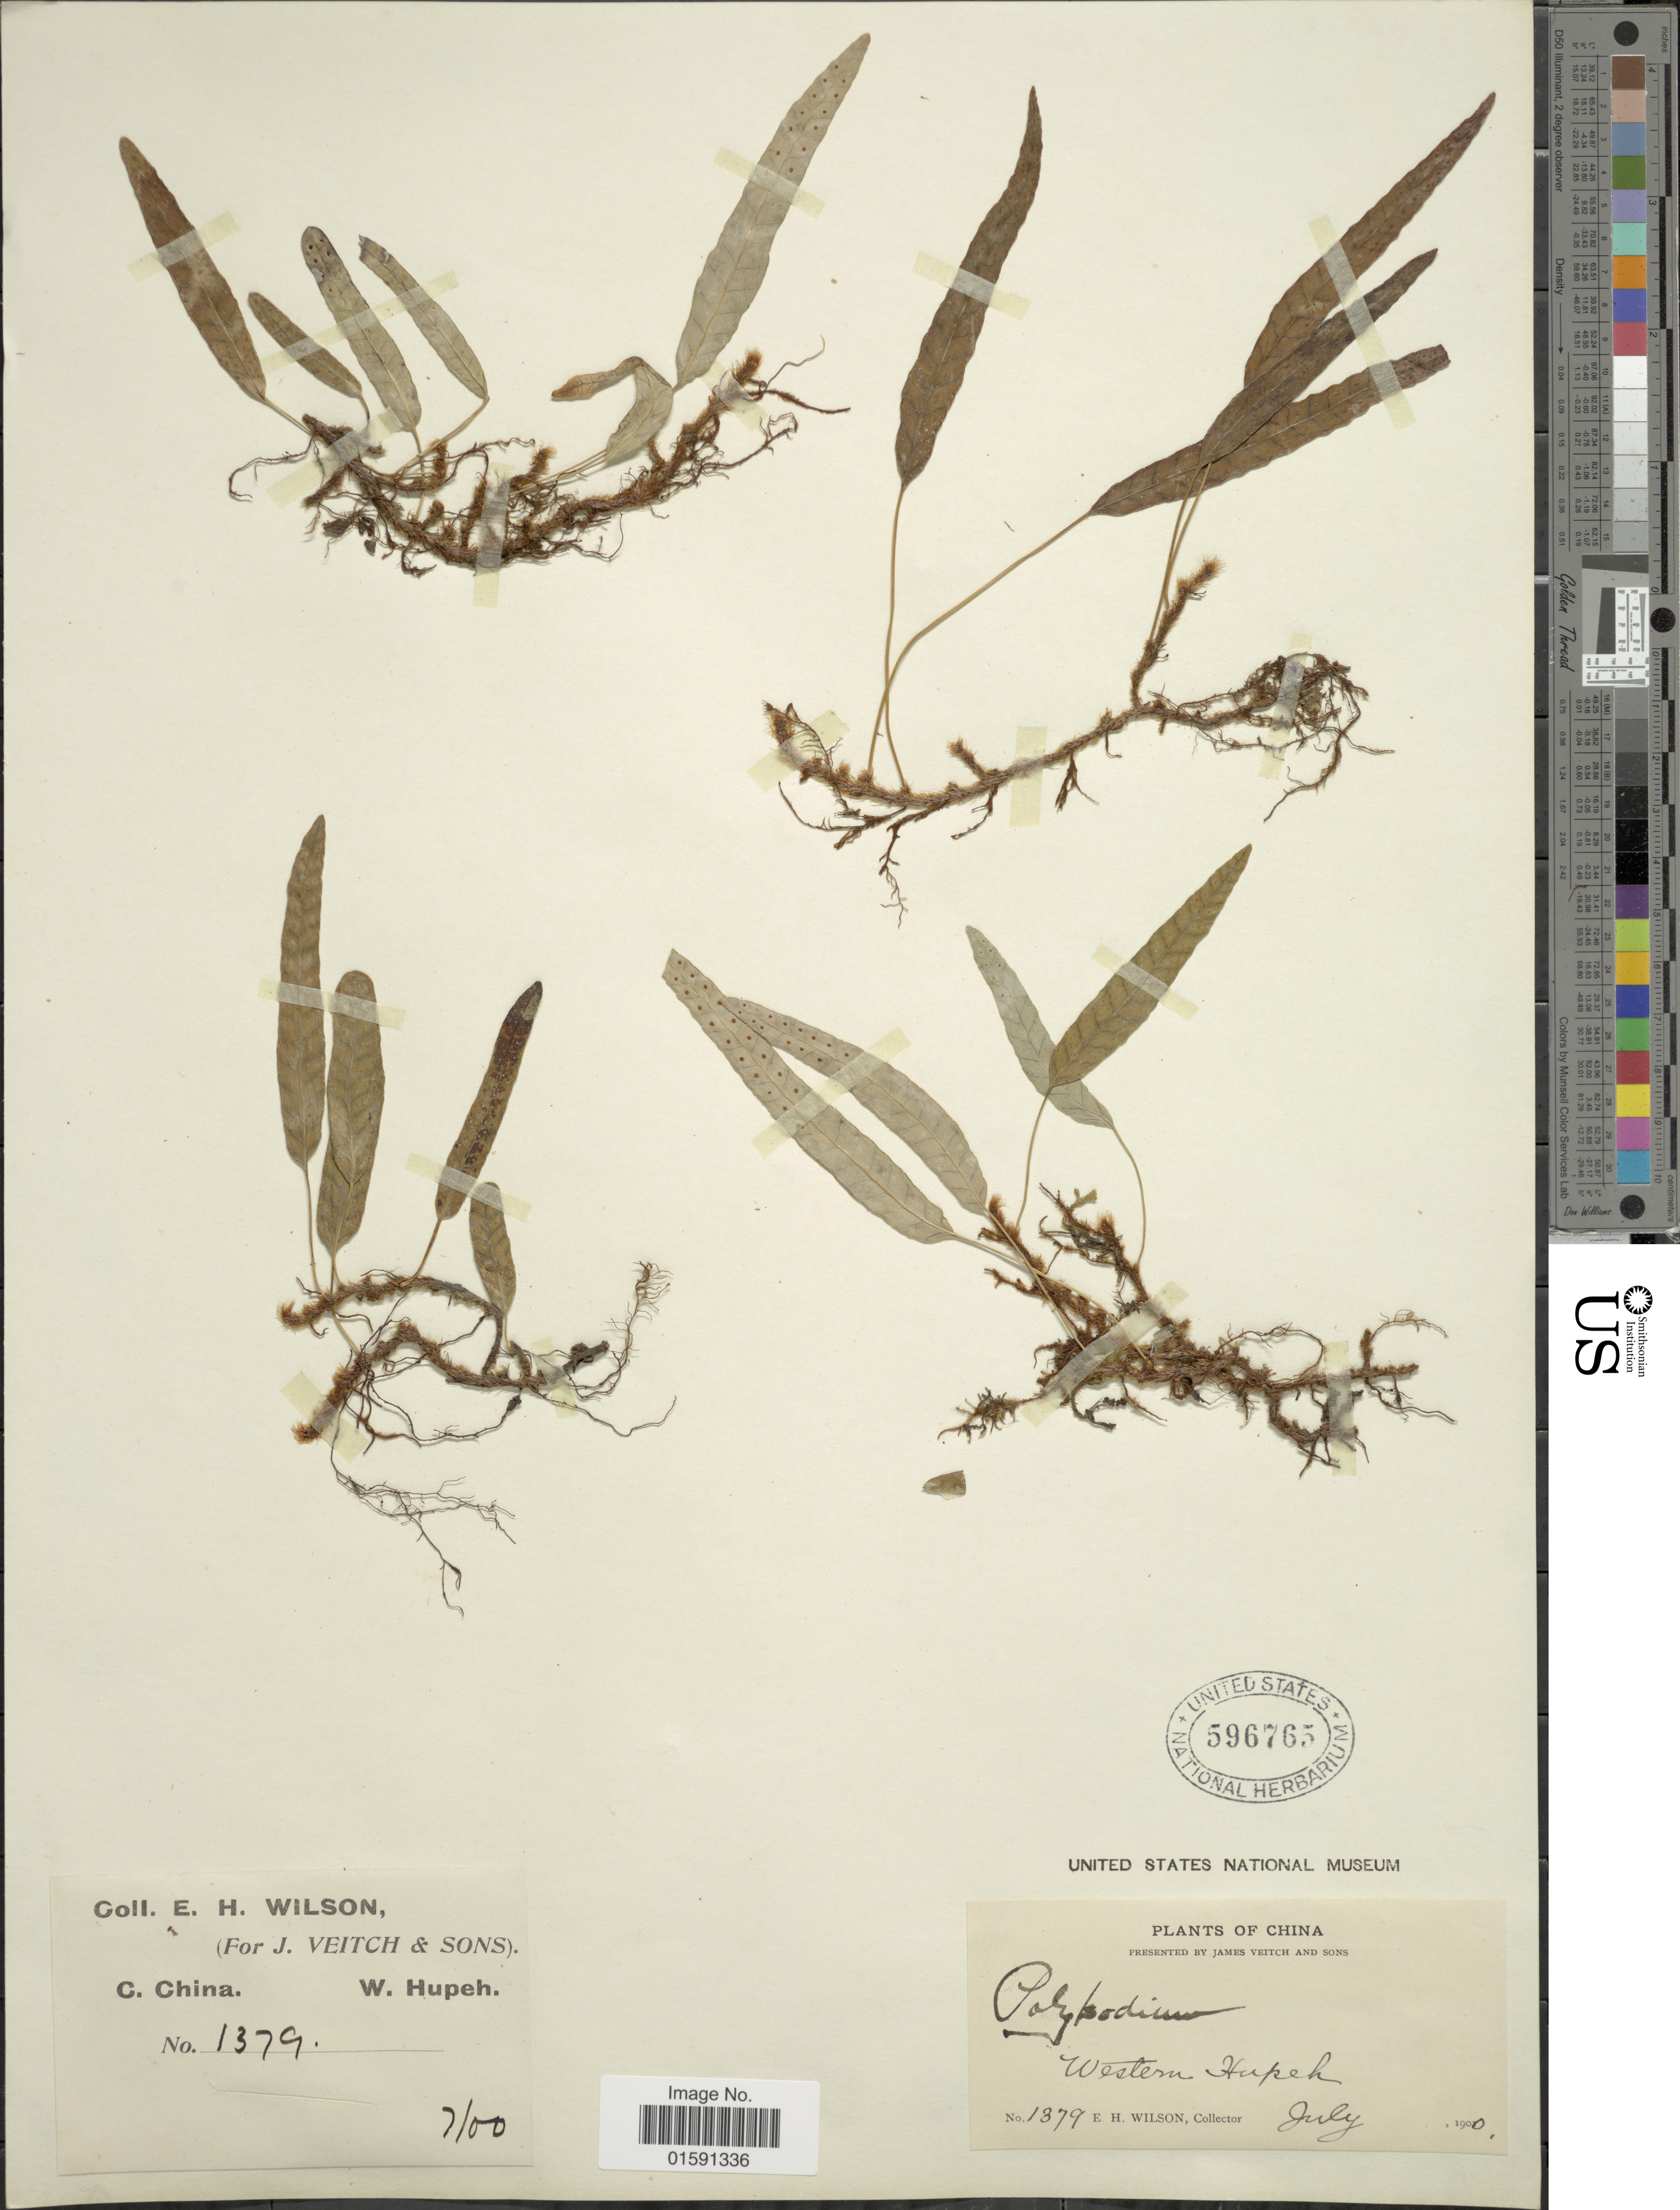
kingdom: Plantae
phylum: Tracheophyta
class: Polypodiopsida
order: Polypodiales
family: Polypodiaceae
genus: Selliguea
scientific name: Selliguea hastata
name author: (Thunb.) Fraser-Jenk.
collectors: E. Wilson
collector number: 1379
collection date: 1900-07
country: China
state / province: Hubei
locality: Western Hupeh. C. China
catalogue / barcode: US 596765